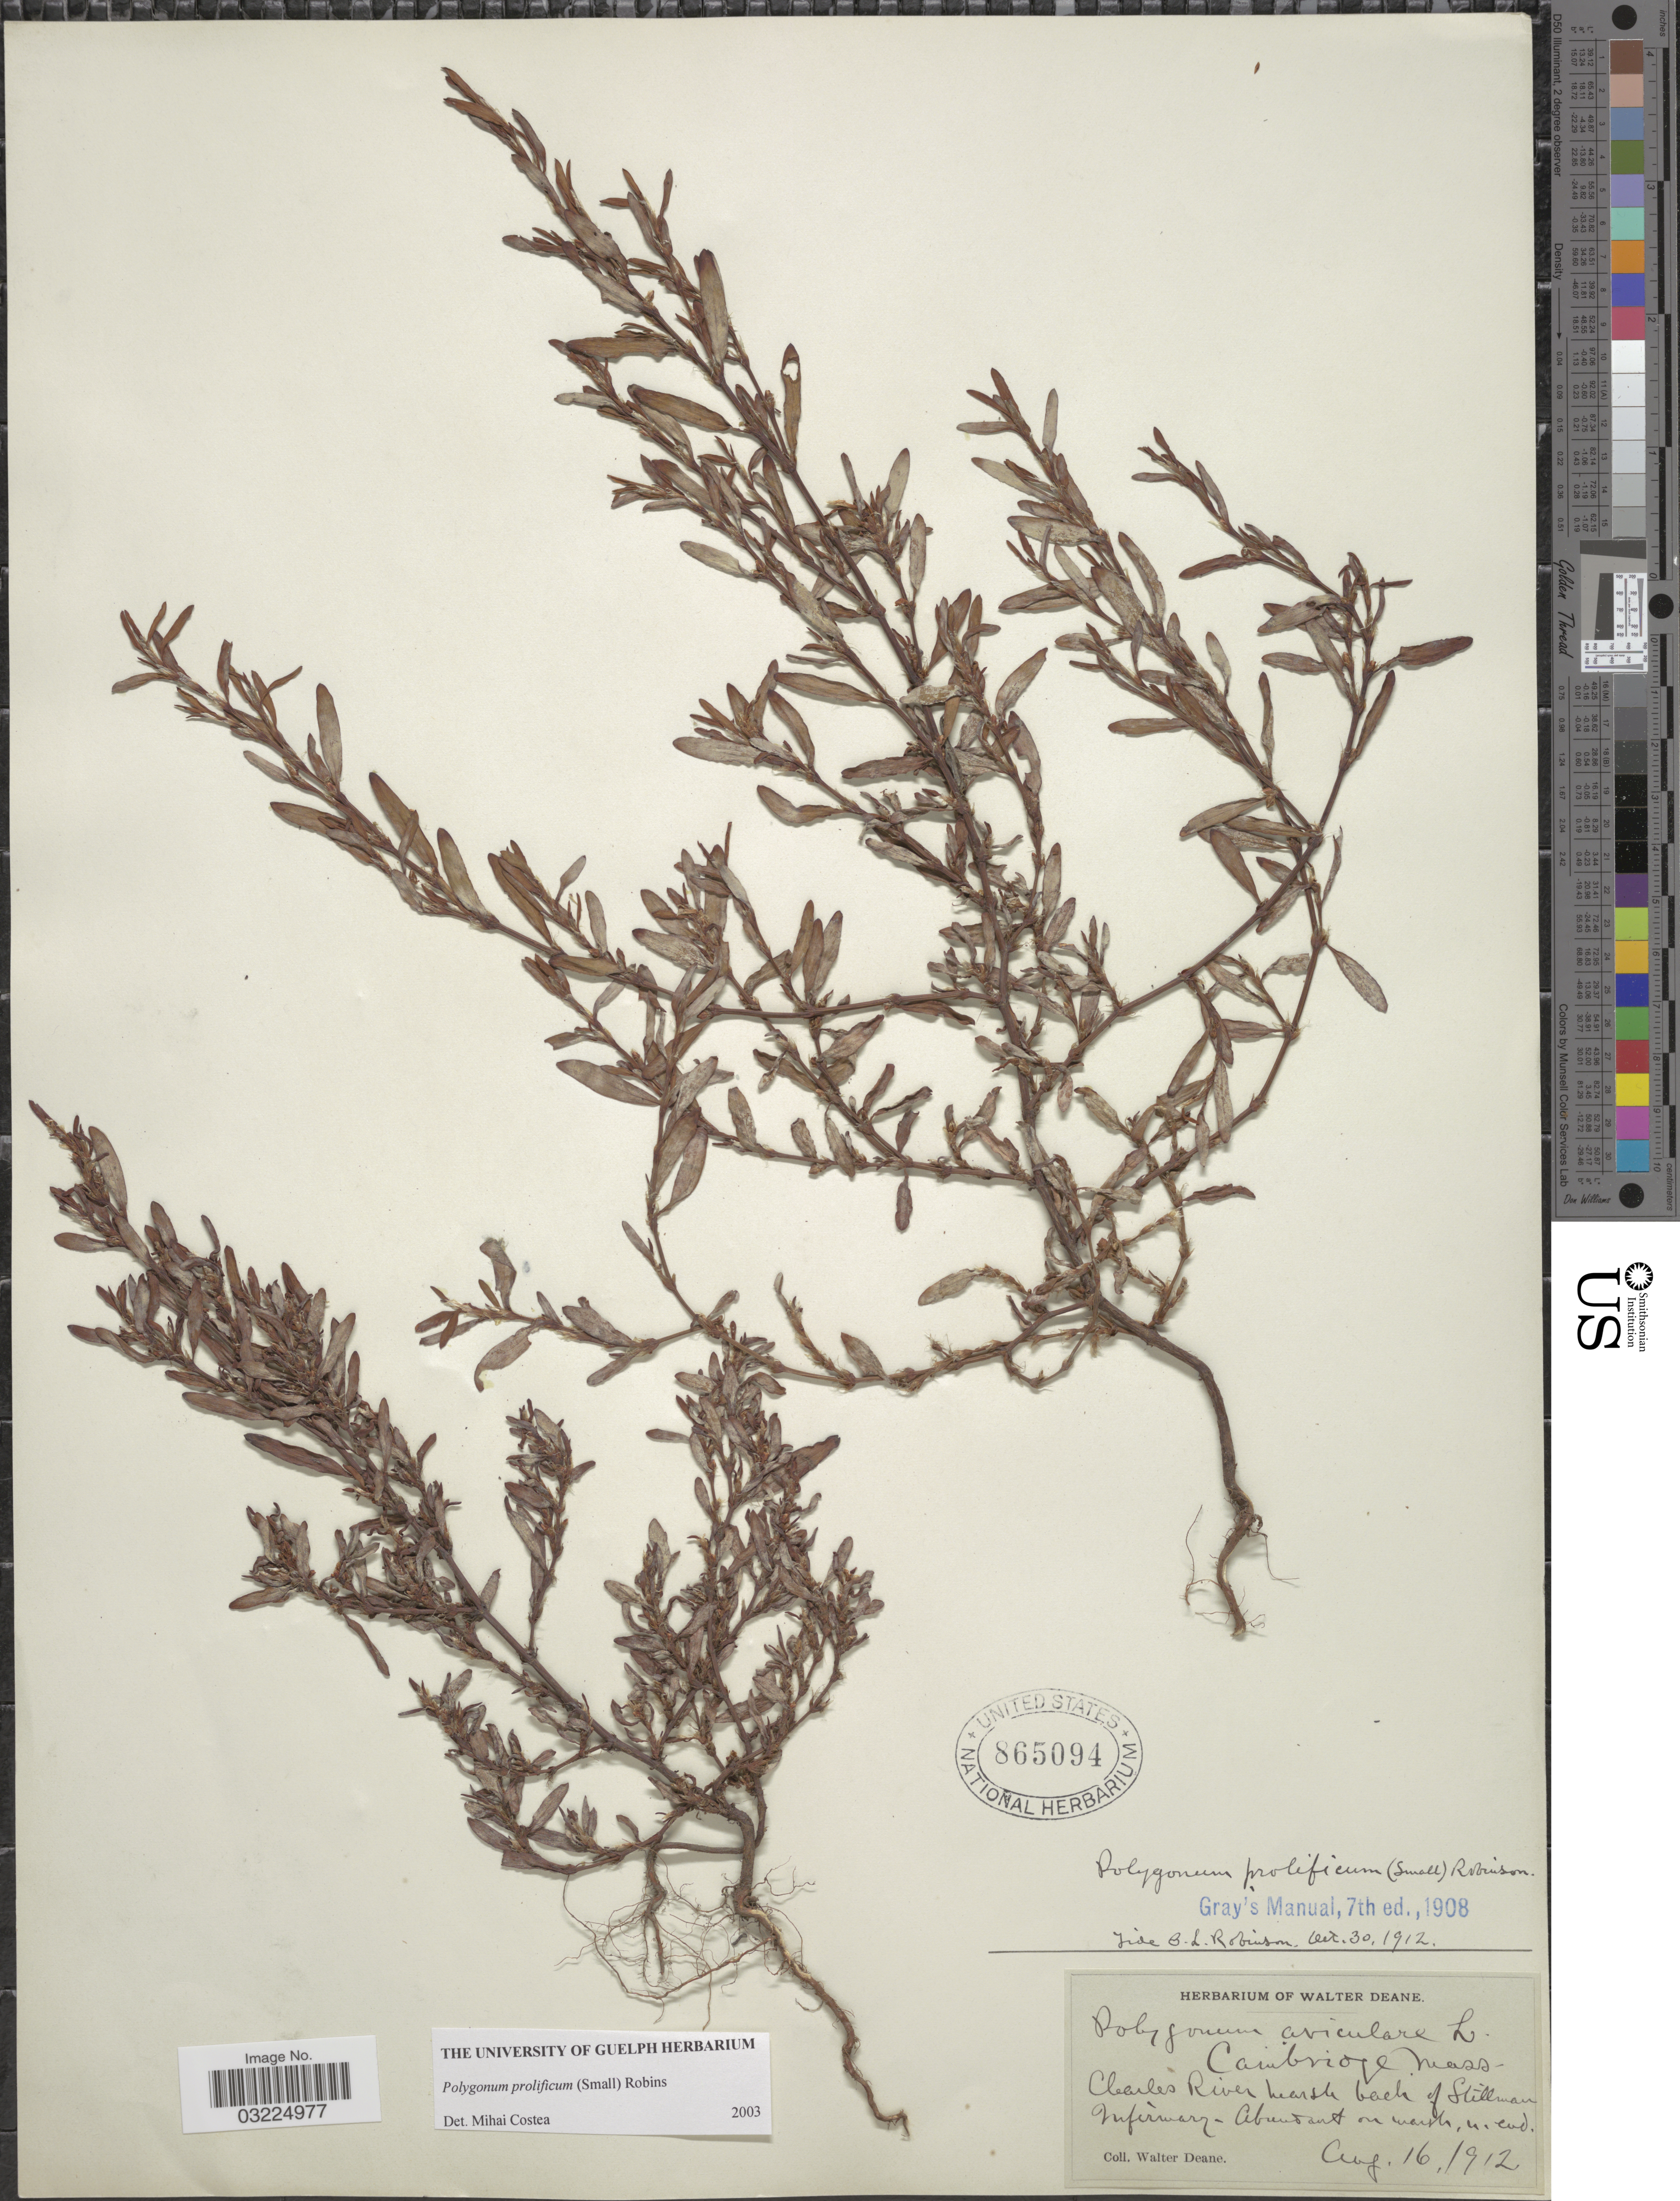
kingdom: Plantae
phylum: Tracheophyta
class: Magnoliopsida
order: Caryophyllales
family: Polygonaceae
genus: Polygonum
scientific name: Polygonum prolificum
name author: (Small) B.L. Rob.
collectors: W. Deane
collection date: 1912-08-16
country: United States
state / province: Massachusetts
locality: Cambridge. Charles River marsh back of Stillman Infirmary.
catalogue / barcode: US 865094